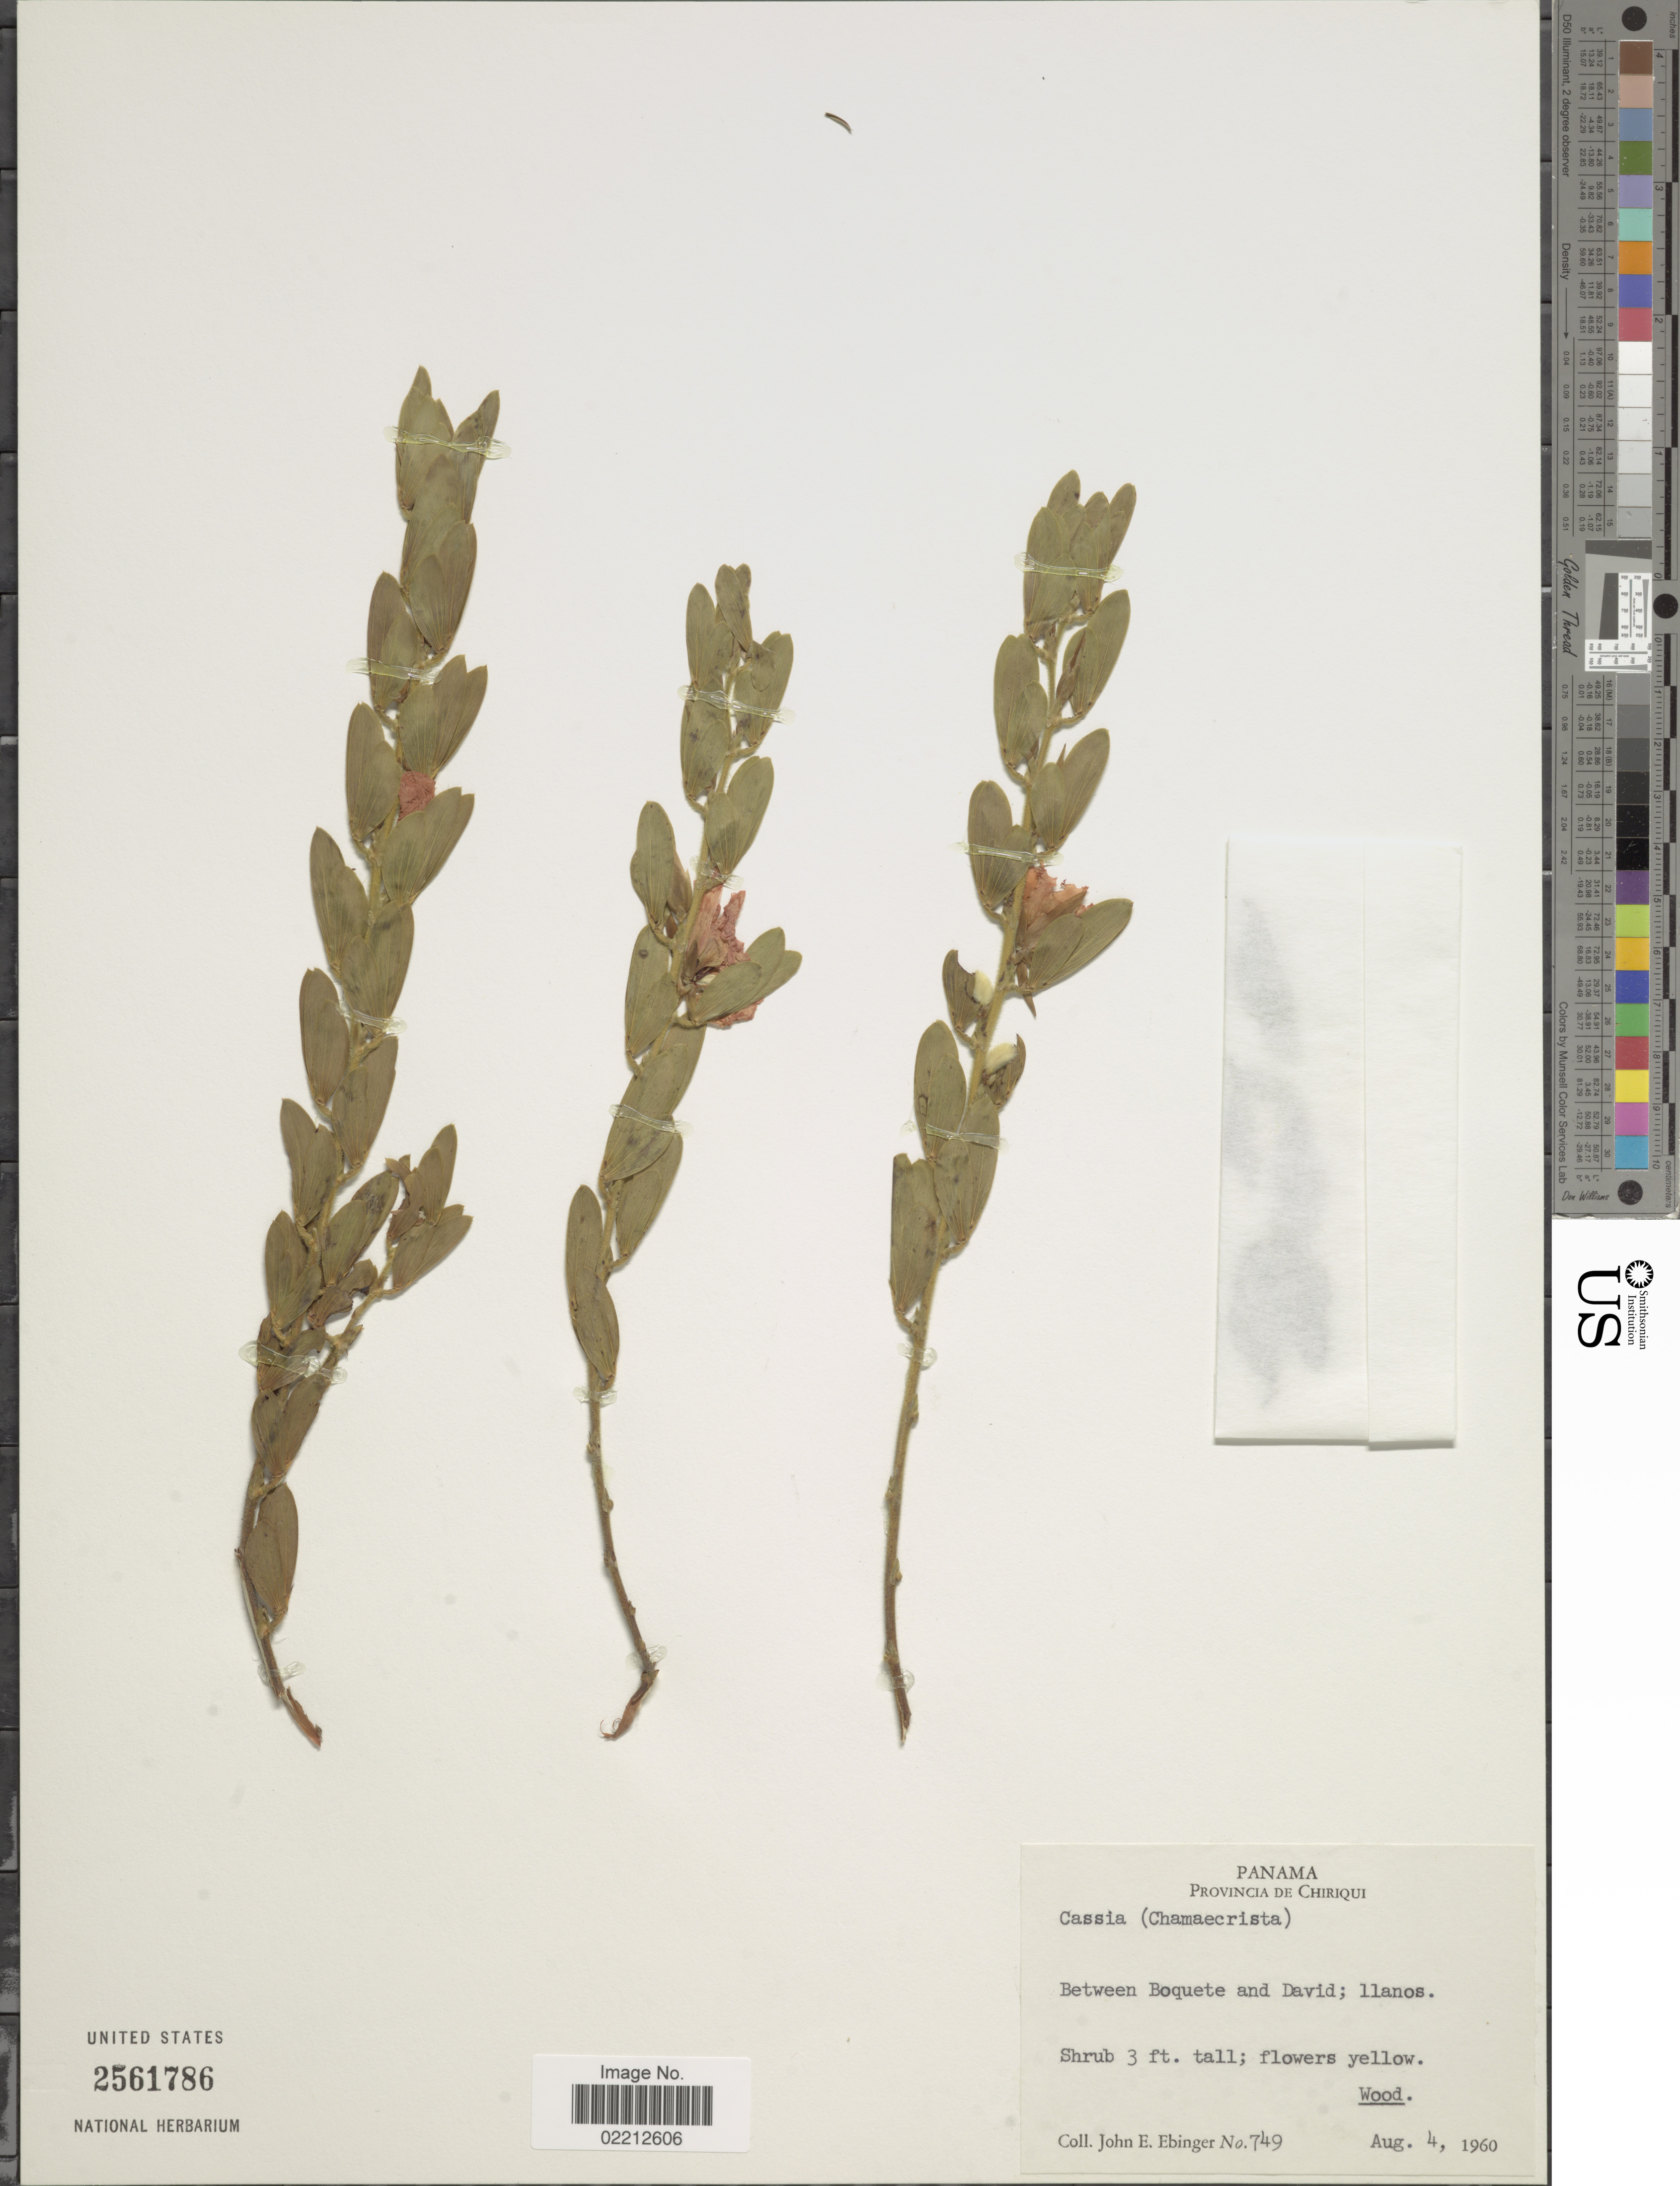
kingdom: Plantae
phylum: Tracheophyta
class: Magnoliopsida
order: Fabales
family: Fabaceae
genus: Chamaecrista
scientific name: Chamaecrista sp.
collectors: J. Ebinger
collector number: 749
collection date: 1960-08-04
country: Panama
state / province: Chiriqui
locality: Between Boquete and David; Llanos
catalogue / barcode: US 2561786